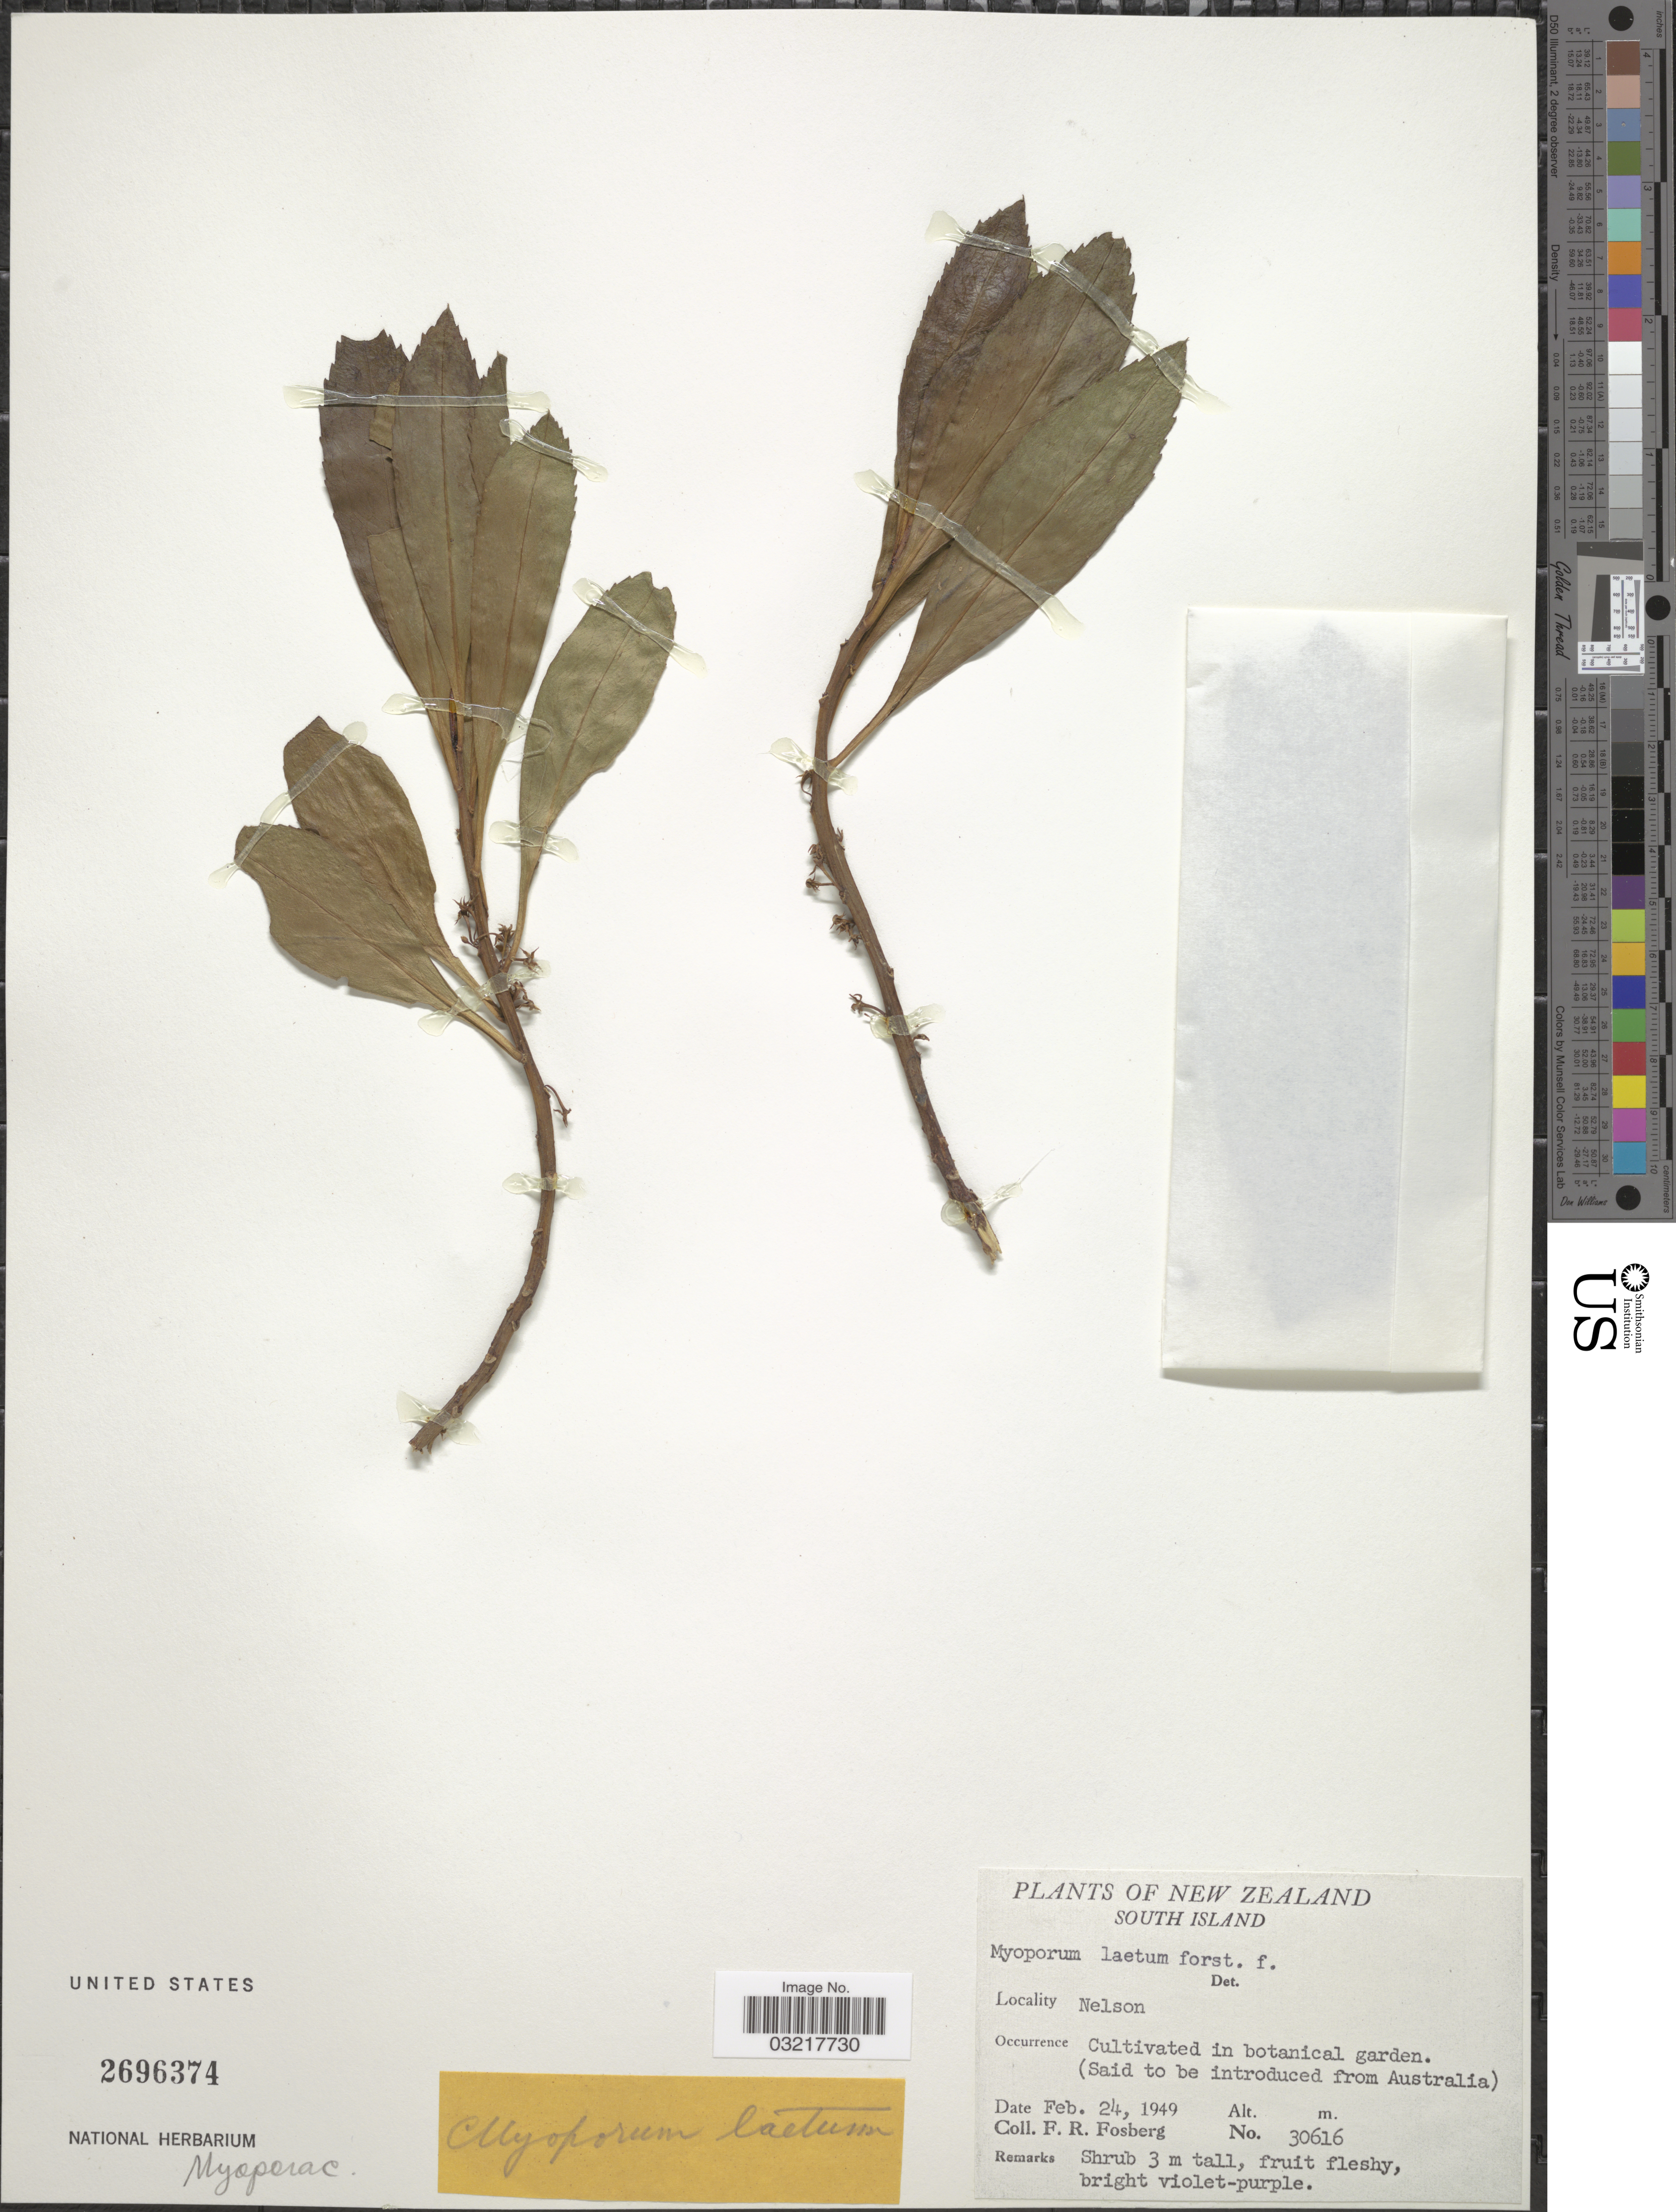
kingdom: Plantae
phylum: Tracheophyta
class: Magnoliopsida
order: Lamiales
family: Scrophulariaceae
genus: Myoporum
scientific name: Myoporum laetum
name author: G. Forst.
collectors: F. R. Fosberg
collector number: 30616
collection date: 1949-02-24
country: New Zealand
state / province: Nelson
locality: South Island. Botanical garden.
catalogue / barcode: US 2696374